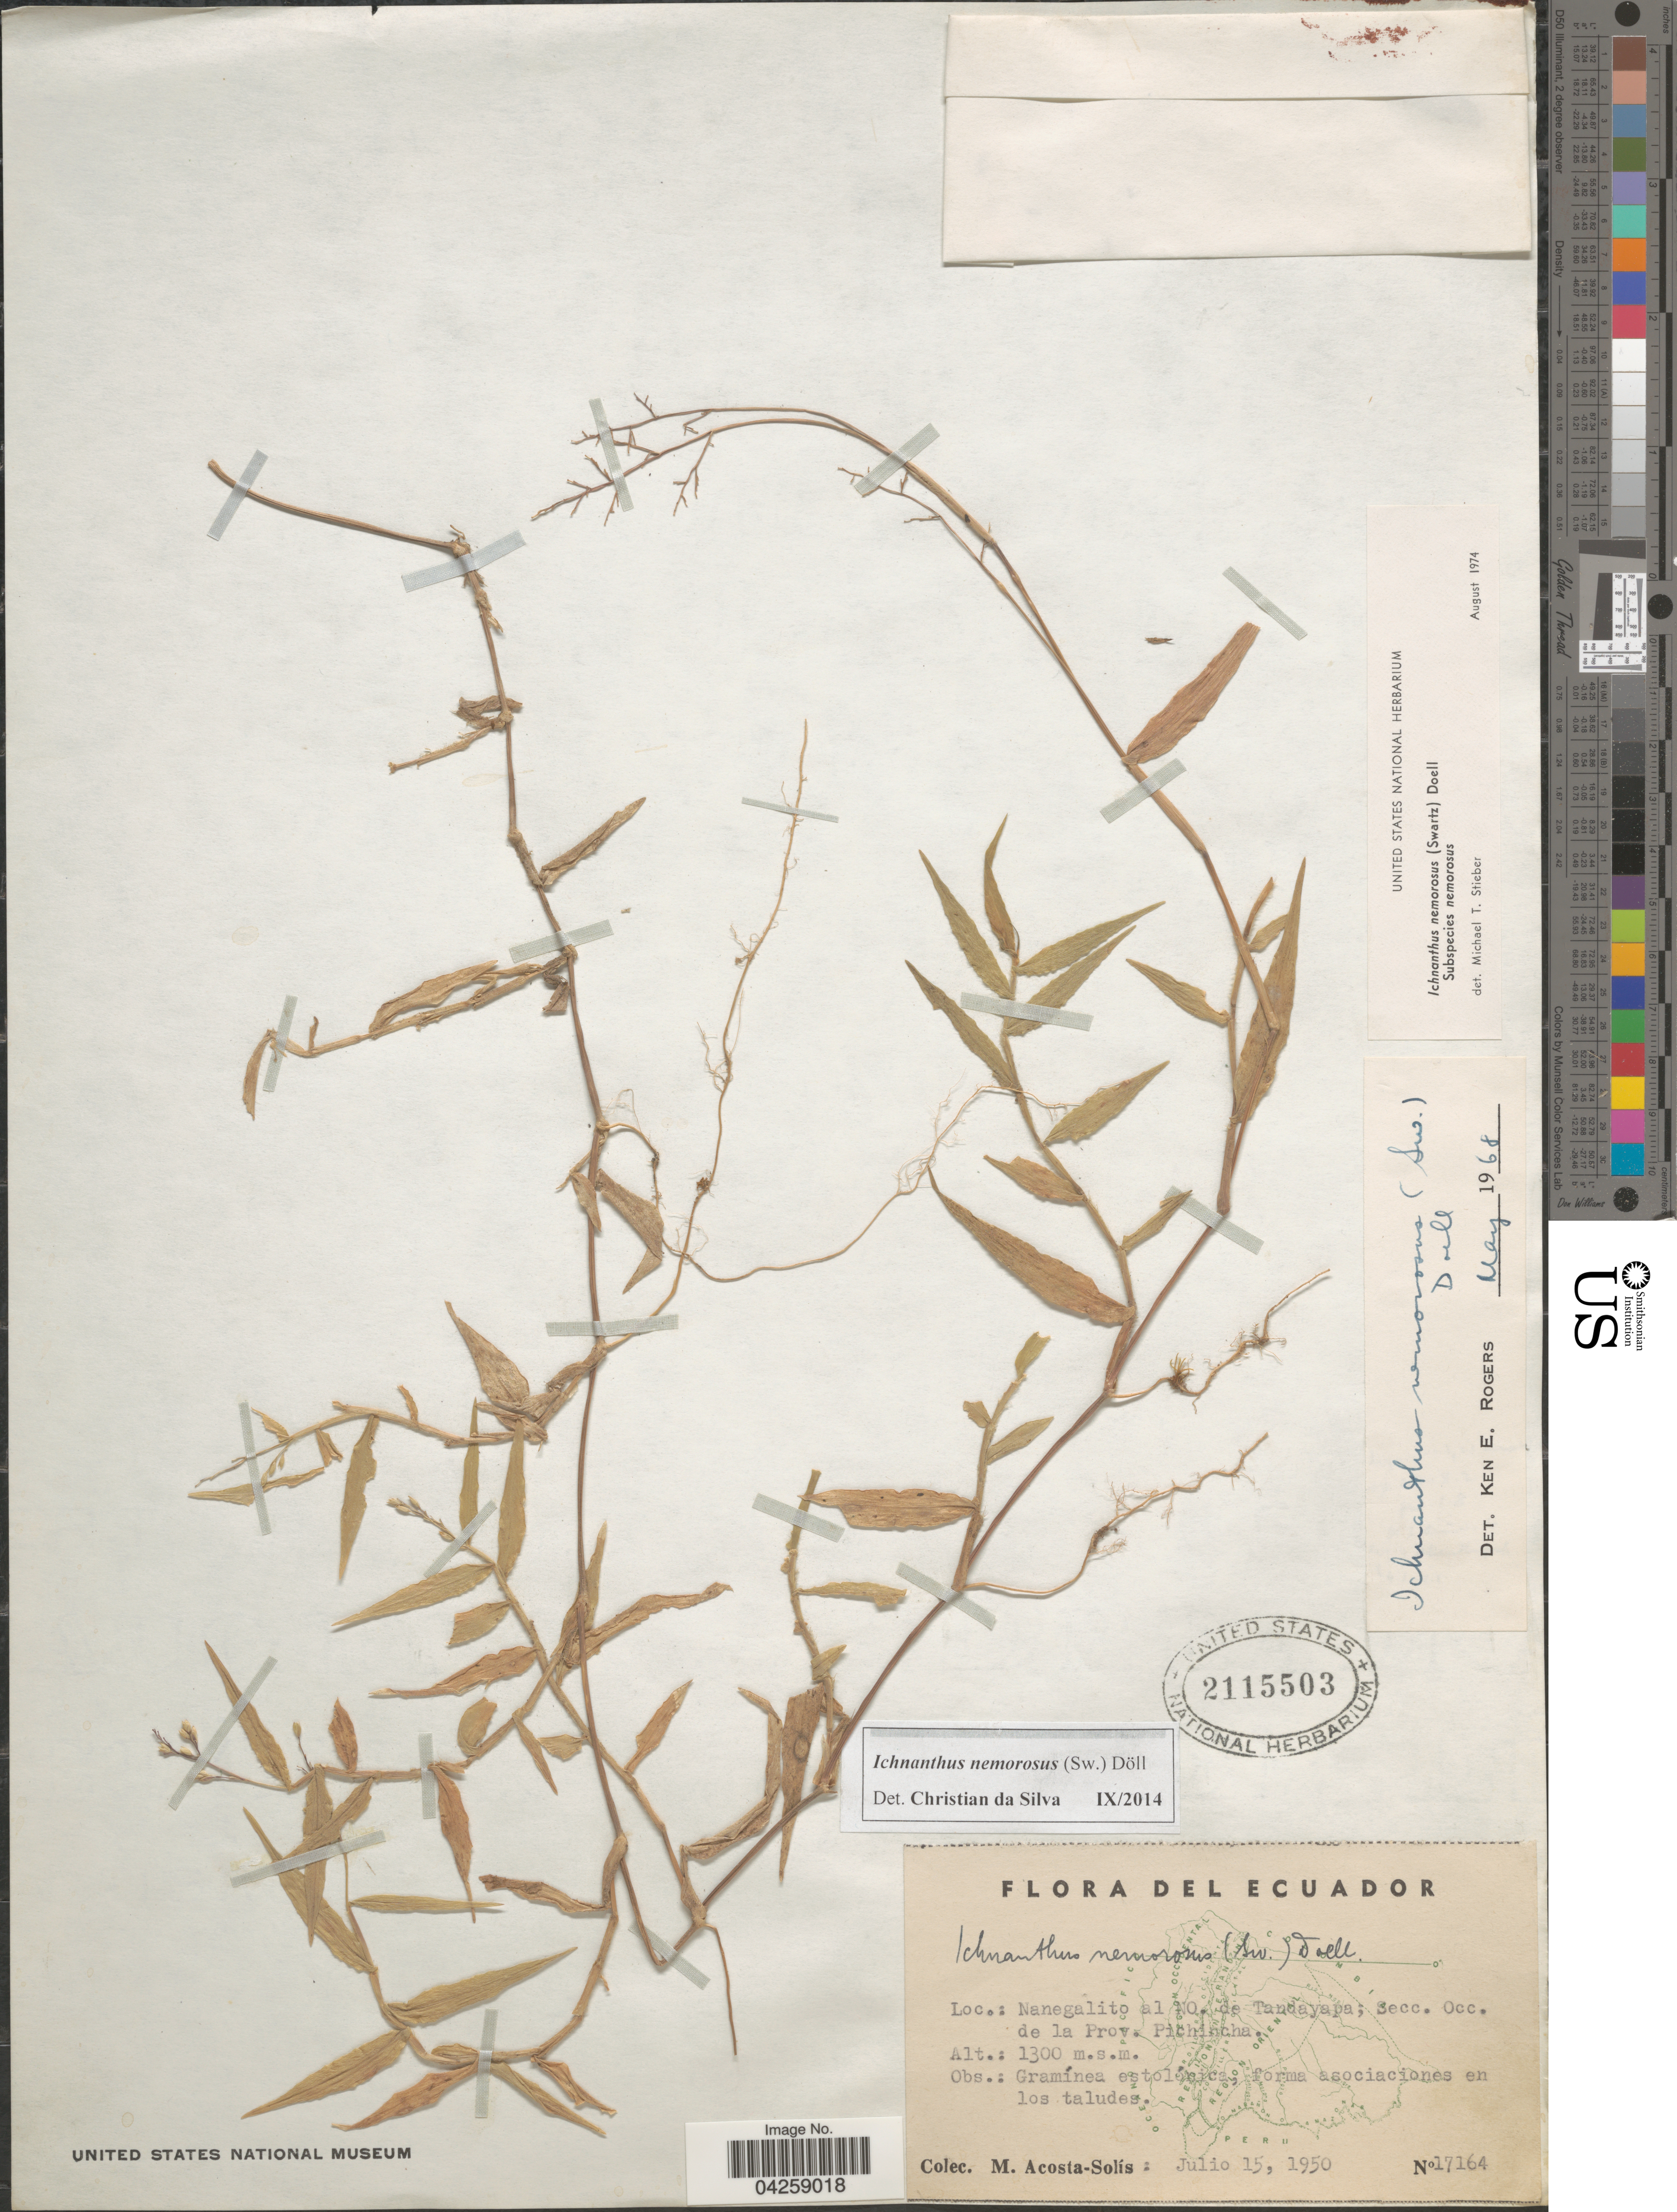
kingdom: Plantae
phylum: Tracheophyta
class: Liliopsida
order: Poales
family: Poaceae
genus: Ichnanthus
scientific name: Ichnanthus nemorosus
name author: (Sw.) Döll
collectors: M. Acosta Solis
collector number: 17164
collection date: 1950-07-15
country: Ecuador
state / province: Pichincha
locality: Nanegalito, al NO. de Tandayapa; Secc. Occ. de la Prov. Pichincha.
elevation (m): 1300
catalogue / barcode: US 2115503